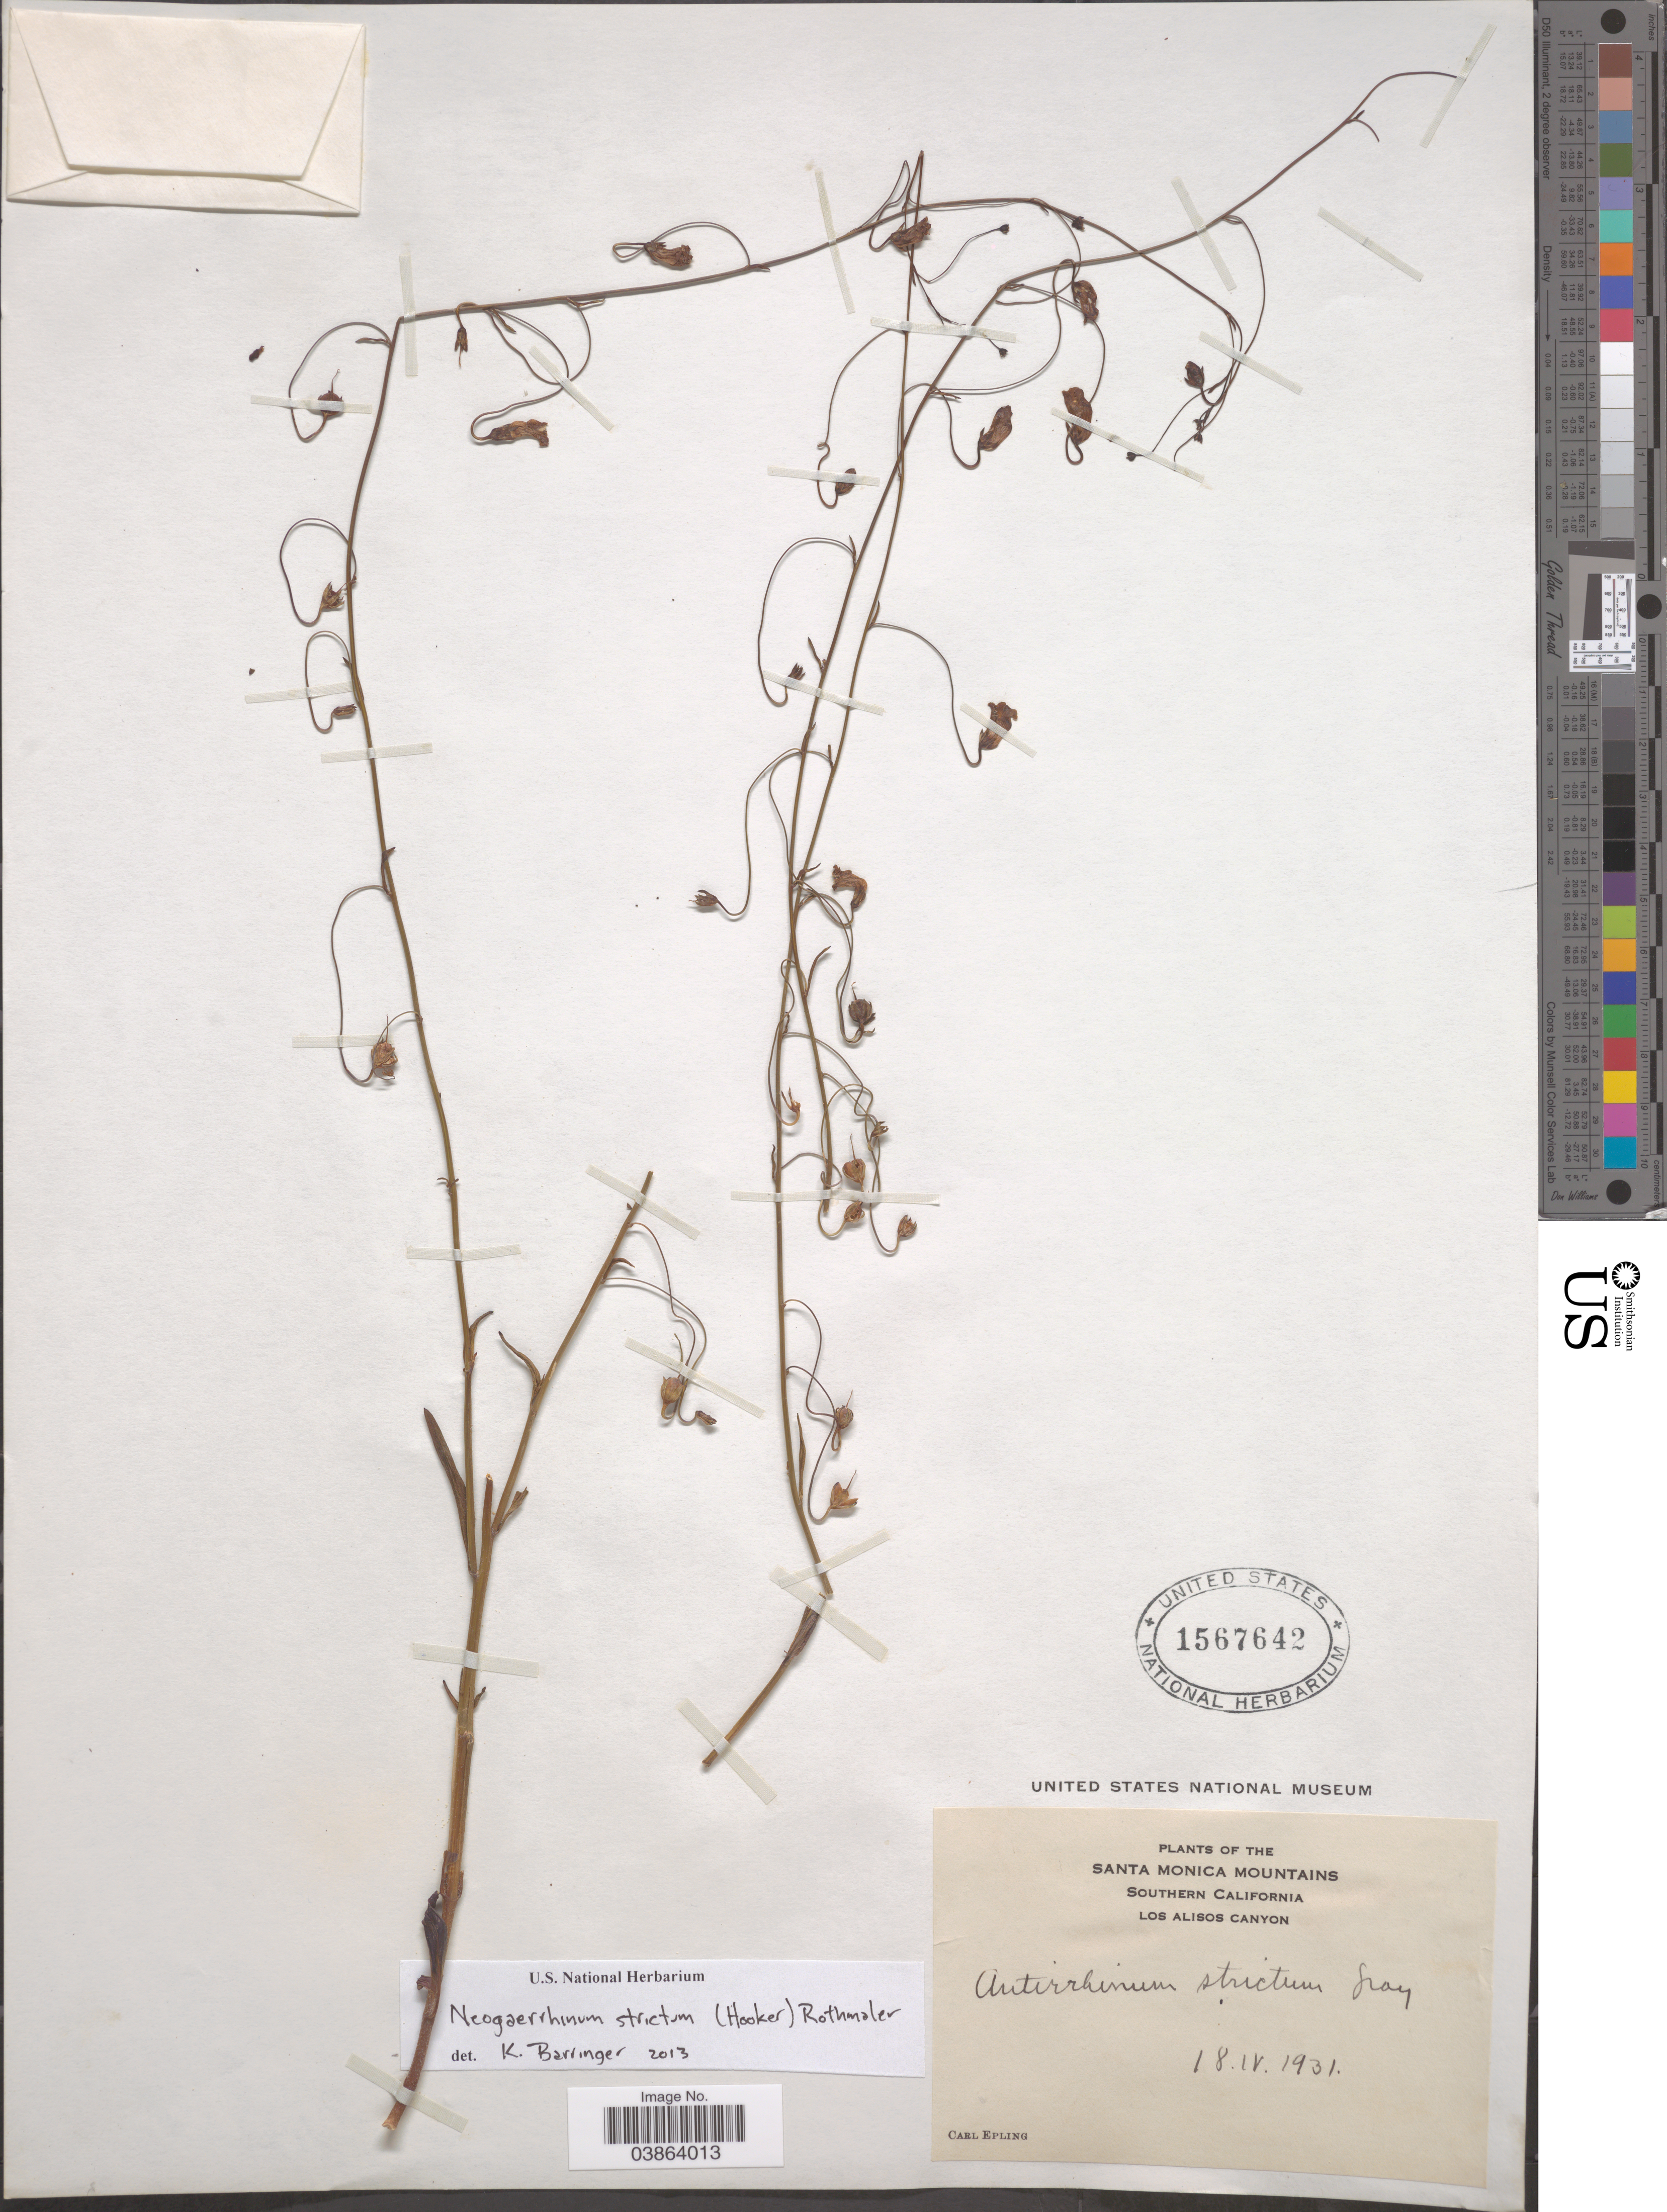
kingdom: Plantae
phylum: Tracheophyta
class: Magnoliopsida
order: Lamiales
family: Plantaginaceae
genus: Neogaerrhinum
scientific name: Neogaerrhinum strictum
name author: (Hook. & Arn.) Rothm.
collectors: C. C. Epling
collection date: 1931-04-18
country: United States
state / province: California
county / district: Los Angeles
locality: Santa Monica Mountains. Southern California. Los Alisos Canyon.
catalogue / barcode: US 1567642